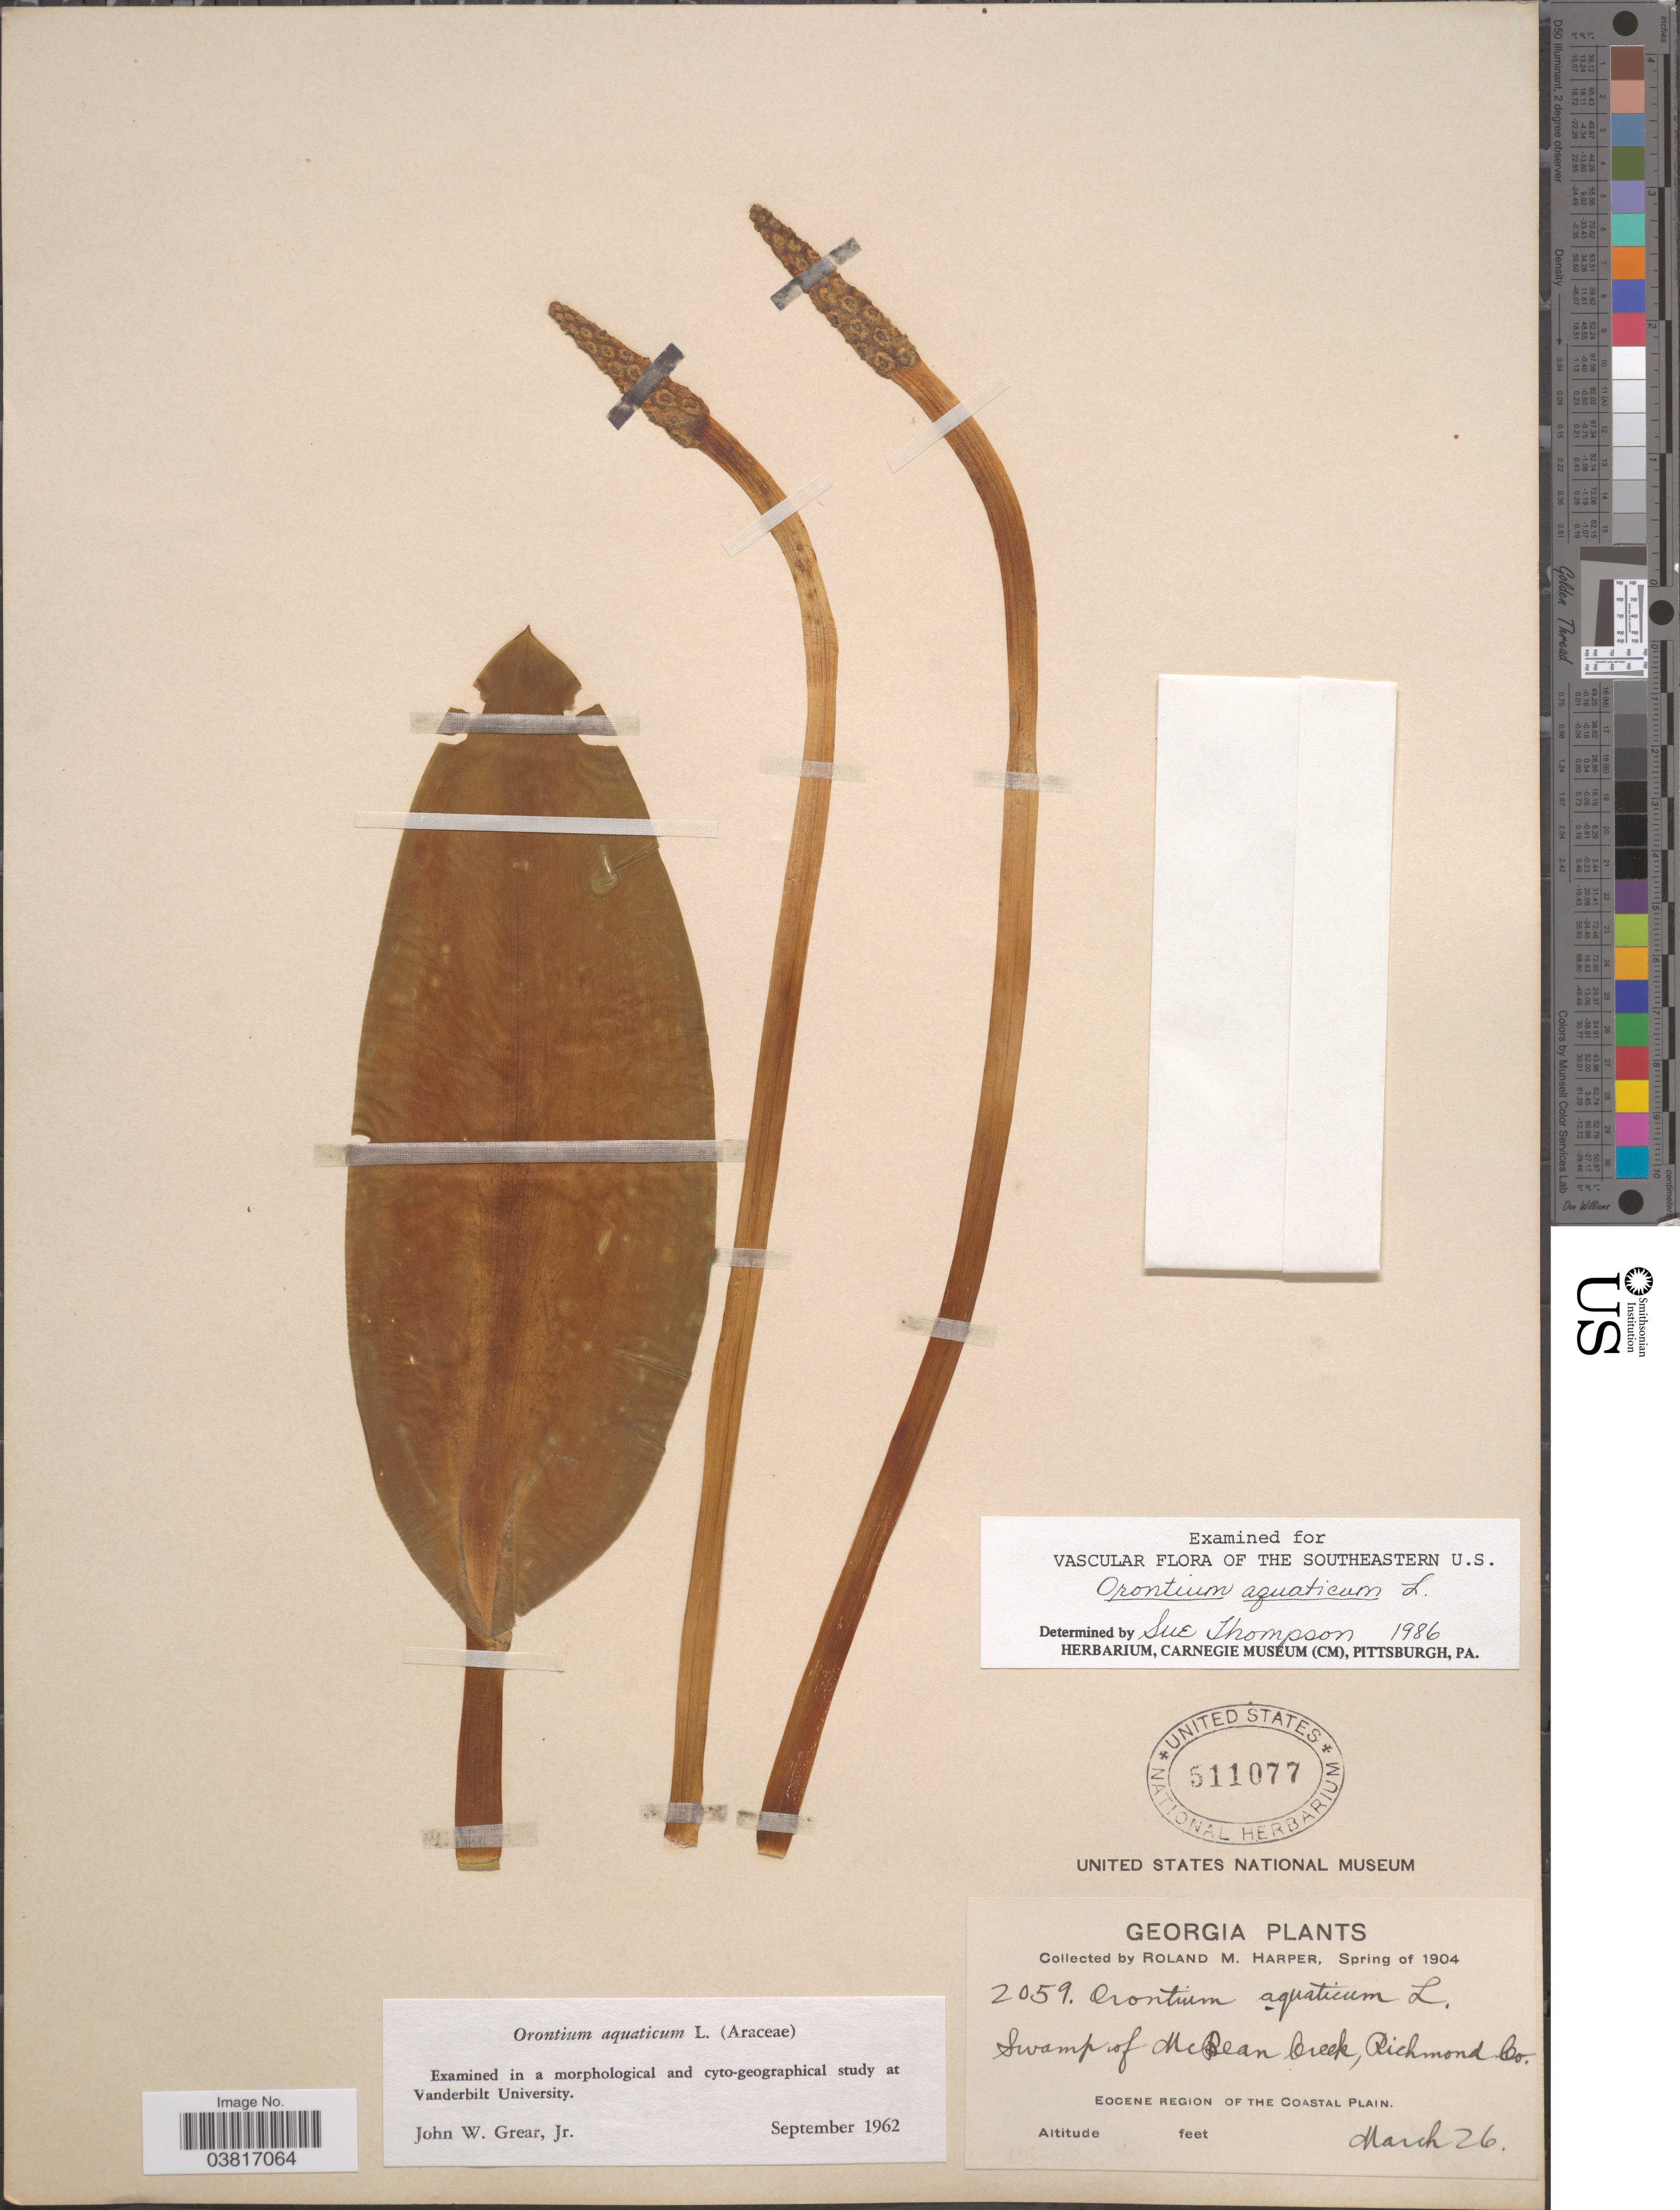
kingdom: Plantae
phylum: Tracheophyta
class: Liliopsida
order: Alismatales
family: Araceae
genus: Orontium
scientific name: Orontium aquaticum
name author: L.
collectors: R. M. Harper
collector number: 2059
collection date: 1904-03-26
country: United States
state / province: Georgia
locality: Swamp of McBean Creek, Richmond Co. Eocene Region of the Coastal Plain.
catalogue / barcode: US 511077